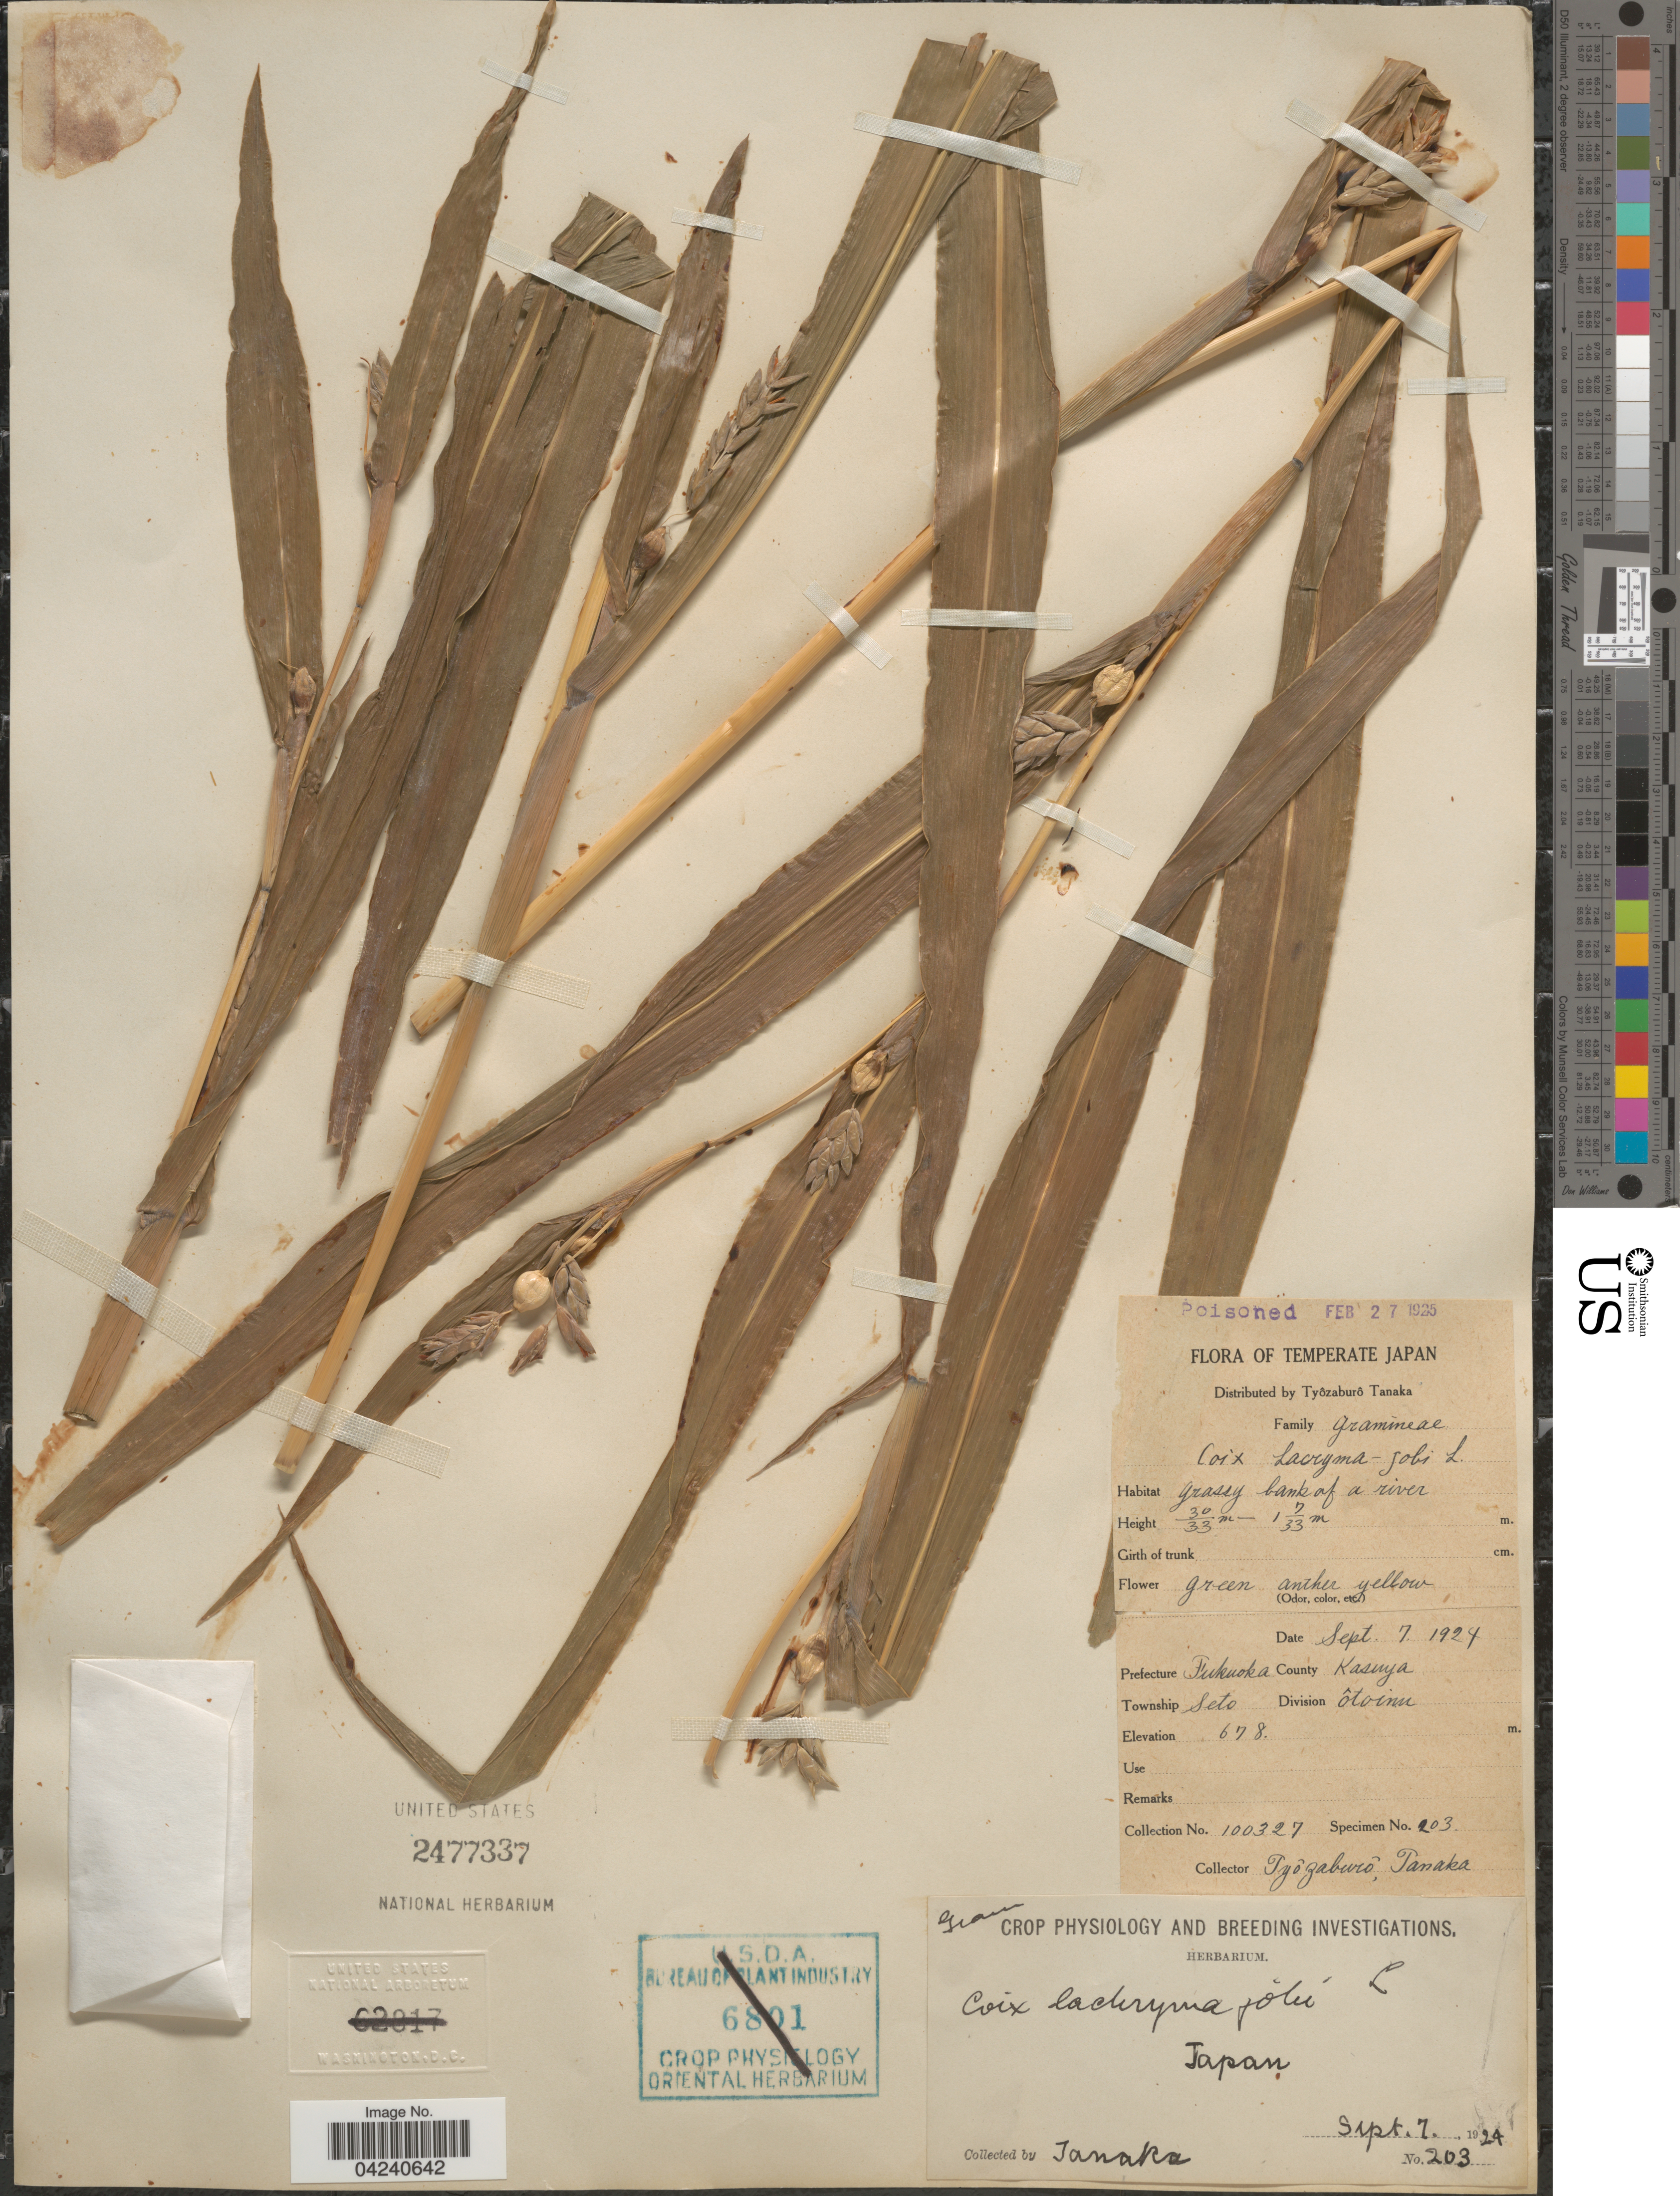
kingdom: Plantae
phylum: Tracheophyta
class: Liliopsida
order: Poales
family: Poaceae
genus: Coix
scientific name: Coix lacryma-jobi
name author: L.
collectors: T. Tanaka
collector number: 203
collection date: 1924-09-07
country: Japan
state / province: Hukuoka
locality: Temperate Japan. Prefecture Fukuoka. County Kasuya. Township Seto. Division ôtoinu.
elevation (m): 678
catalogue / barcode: US 2477337